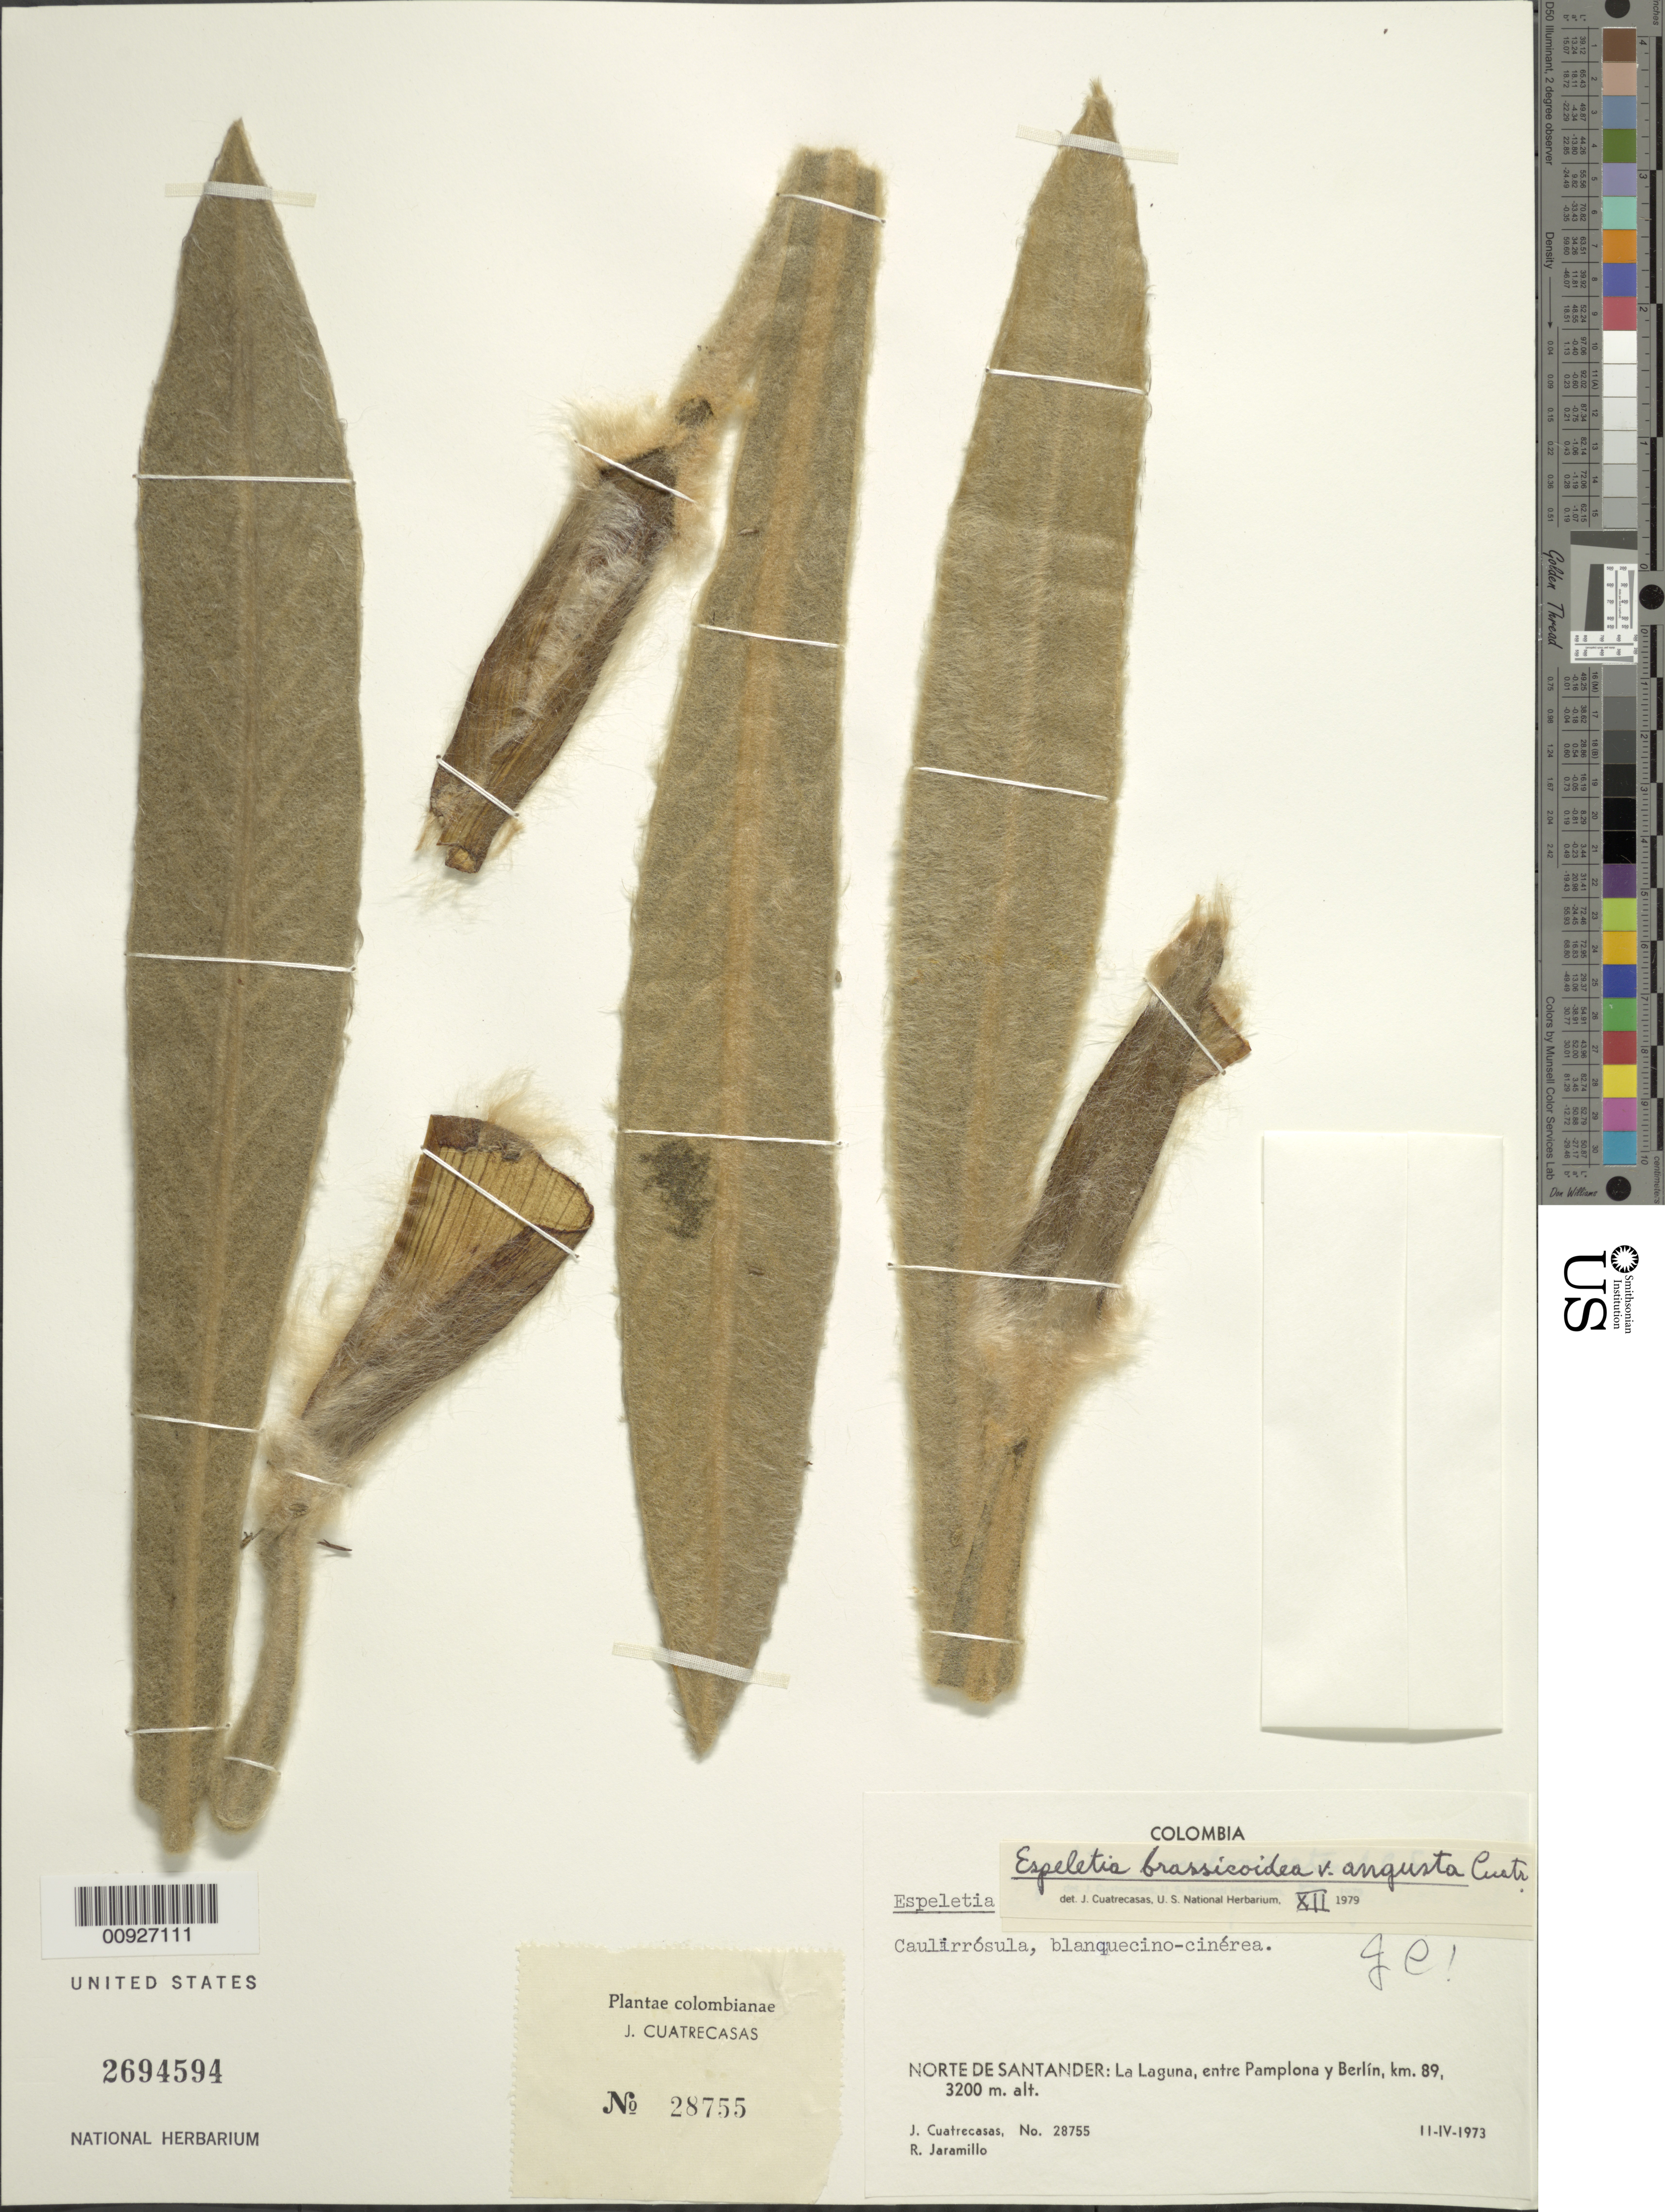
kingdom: Plantae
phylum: Tracheophyta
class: Magnoliopsida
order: Asterales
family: Asteraceae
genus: Espeletia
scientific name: Espeletia brassicoidea subsp. angusta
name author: Cuatrec.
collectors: J. Cuatrecasas & R. Jaramillo M.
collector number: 28755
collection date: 1973-04-11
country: Colombia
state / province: Norte de Santander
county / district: La Laguna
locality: La Laguna, entre Pamplona y Berlín, km 90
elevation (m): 3200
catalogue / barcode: US 2694594